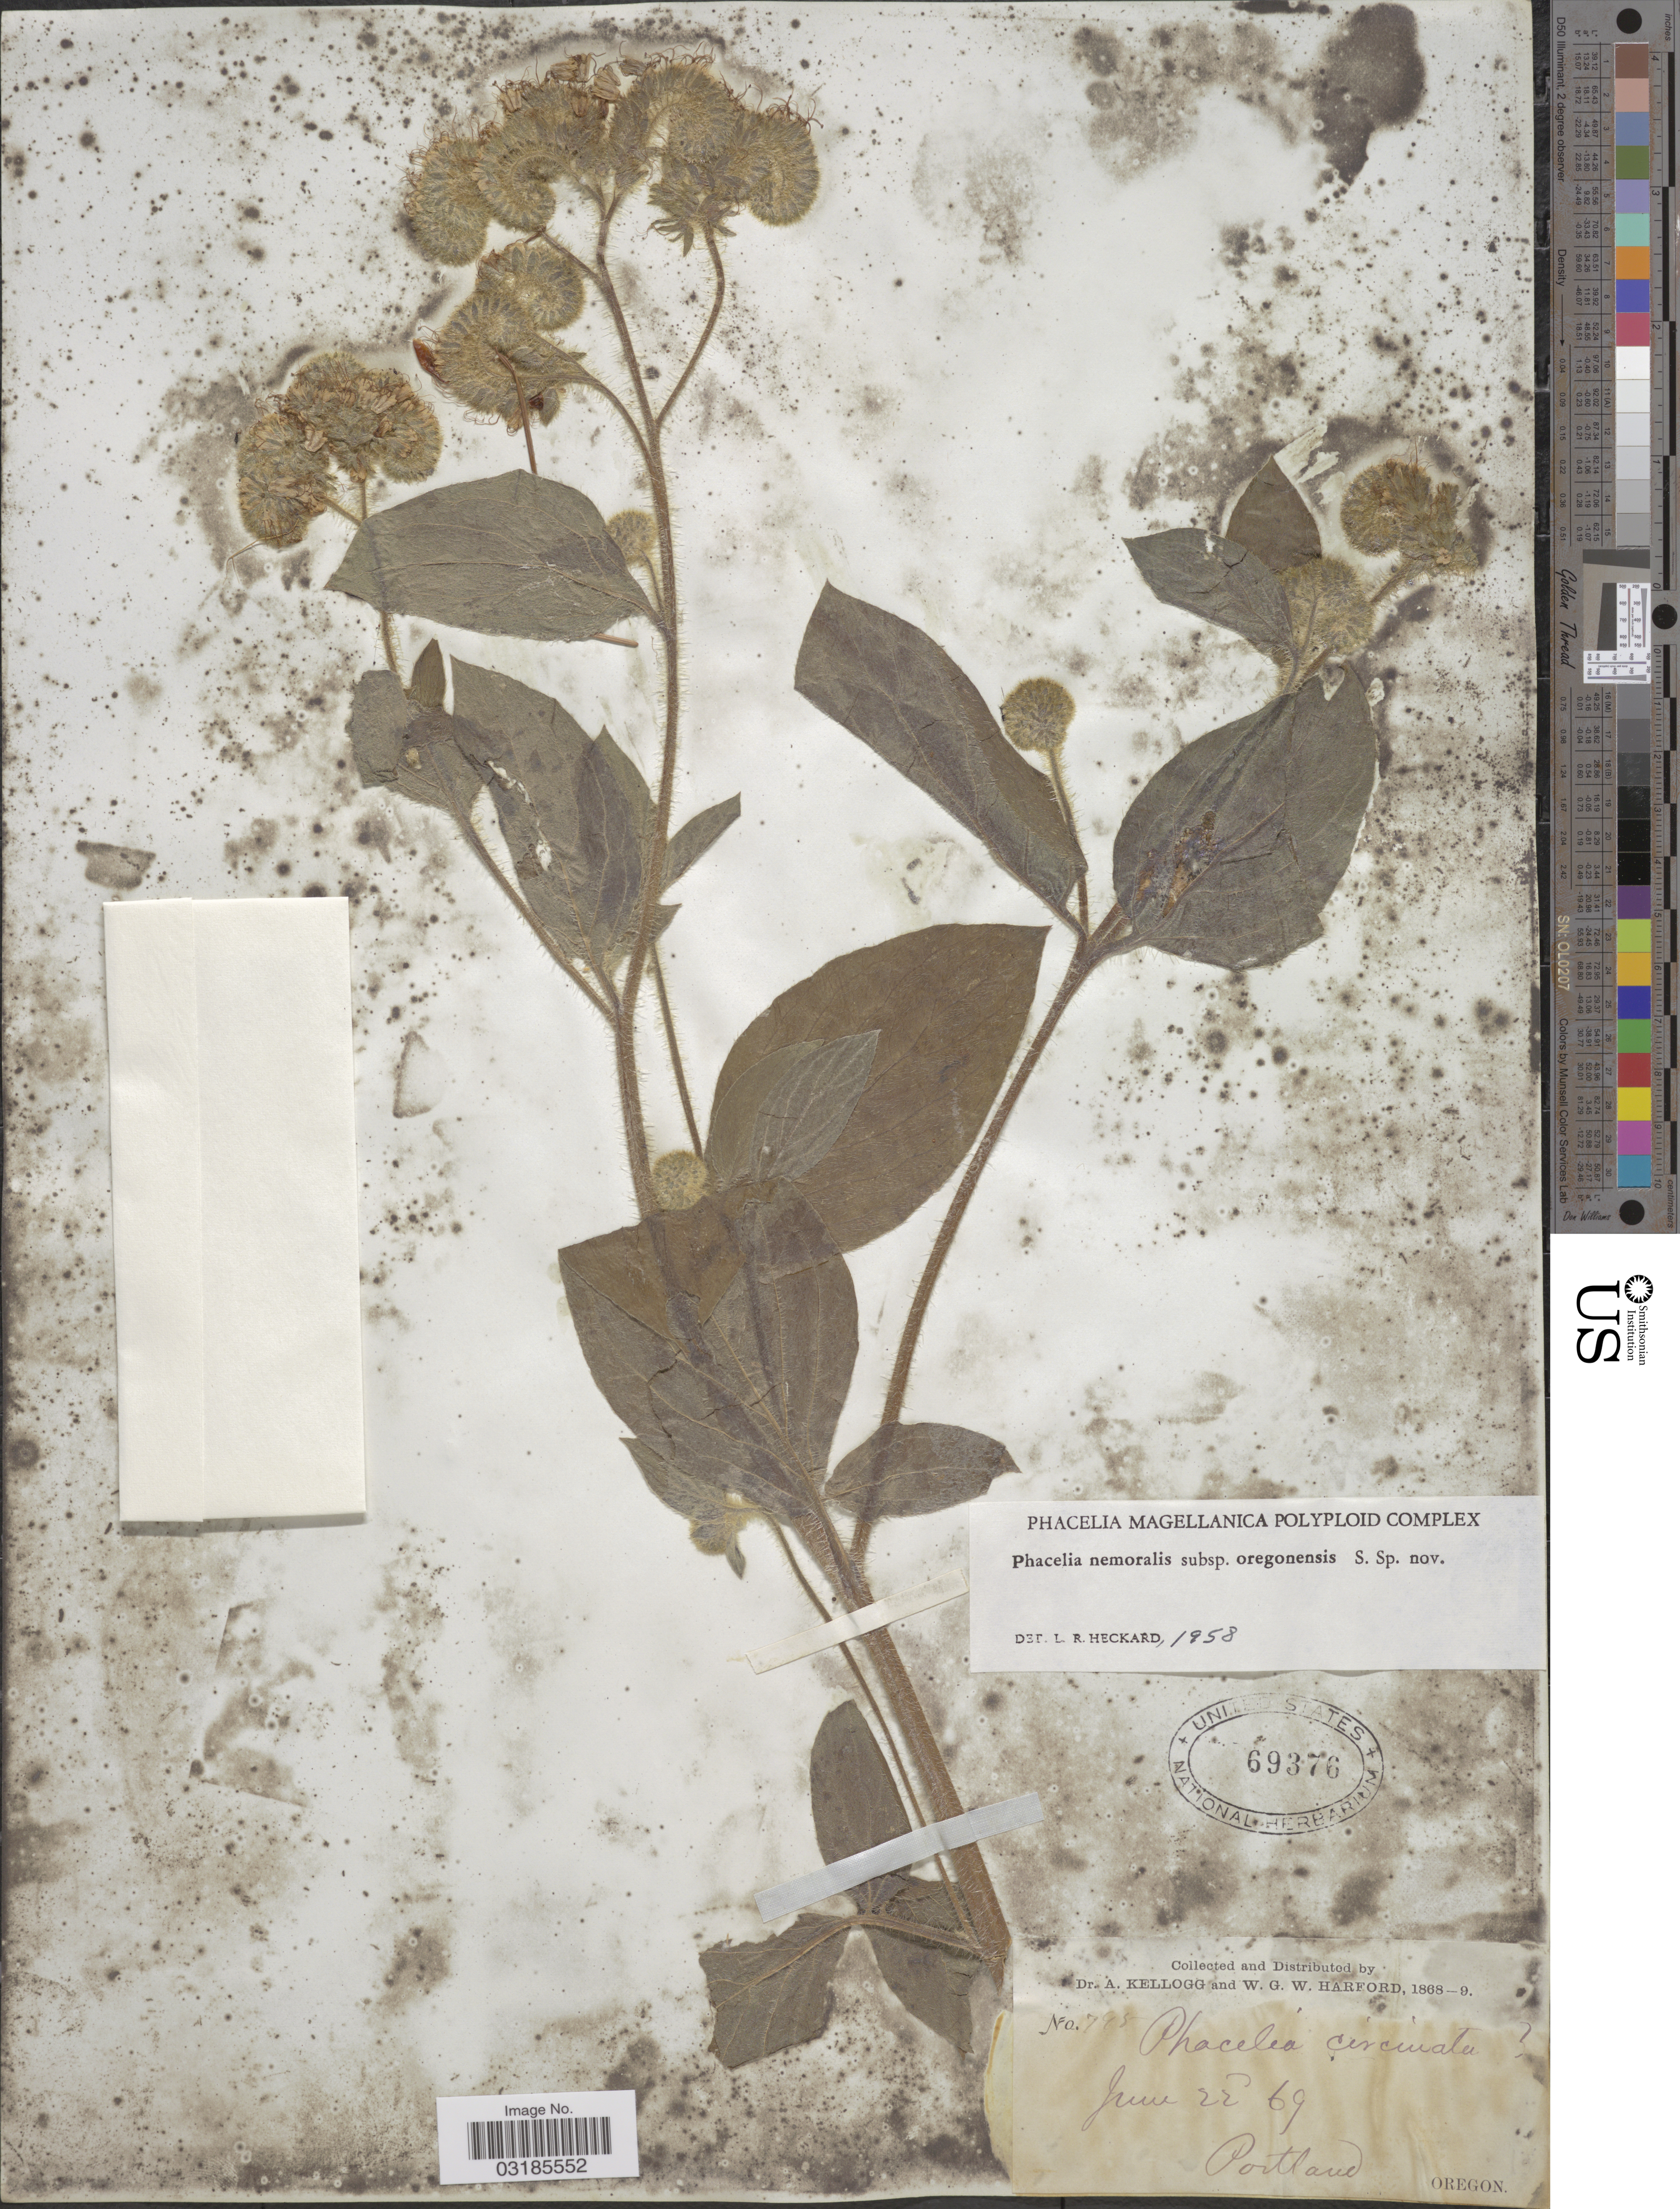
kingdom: Plantae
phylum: Tracheophyta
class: Magnoliopsida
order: Boraginales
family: Hydrophyllaceae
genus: Phacelia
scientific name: Phacelia nemoralis subsp. oregonensis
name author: Heckard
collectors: A. Kellogg & W. G. W. Harford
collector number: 795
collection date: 1869-06-22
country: United States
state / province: Oregon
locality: Portland.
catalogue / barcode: US 69376